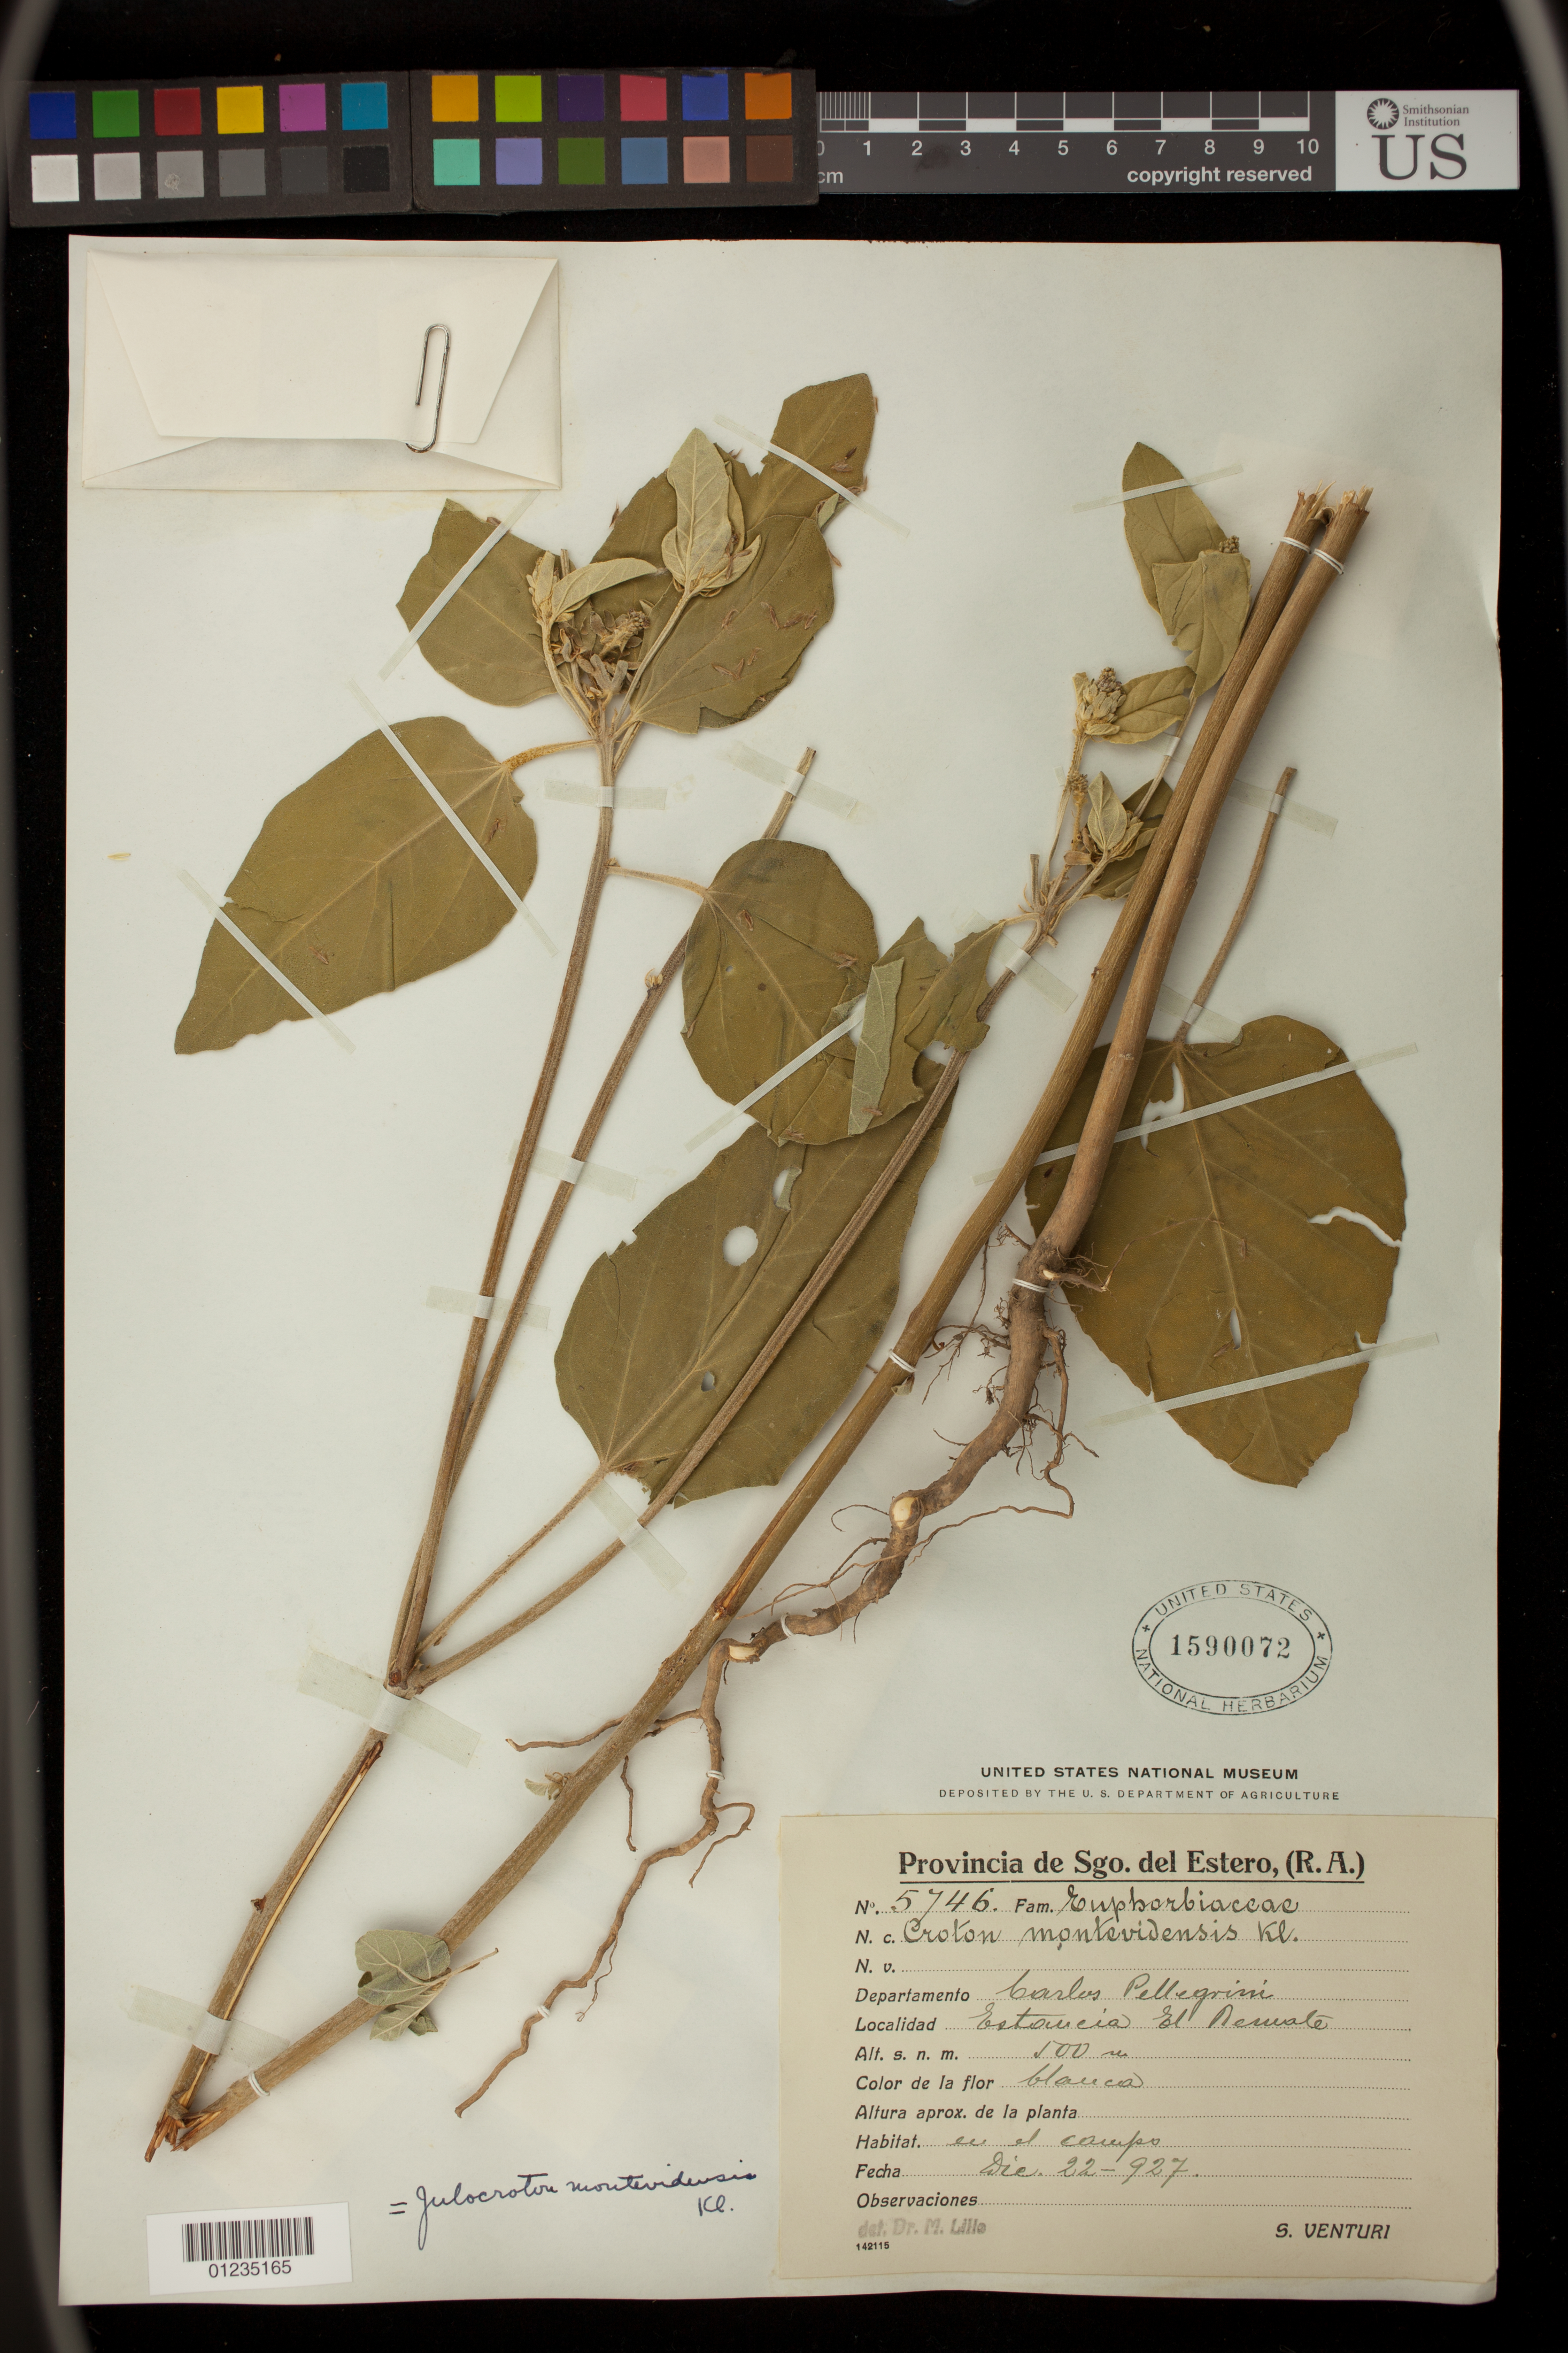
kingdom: Plantae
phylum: Tracheophyta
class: Magnoliopsida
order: Malpighiales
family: Euphorbiaceae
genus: Julocroton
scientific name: Julocroton montevidensis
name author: Klotzsch ex Baill.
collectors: S. Venturi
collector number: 5746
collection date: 1927-12-22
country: Argentina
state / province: Santa Fe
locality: Provincia de Sgo. del Estero, (R.A.)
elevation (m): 500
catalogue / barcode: US 1590072